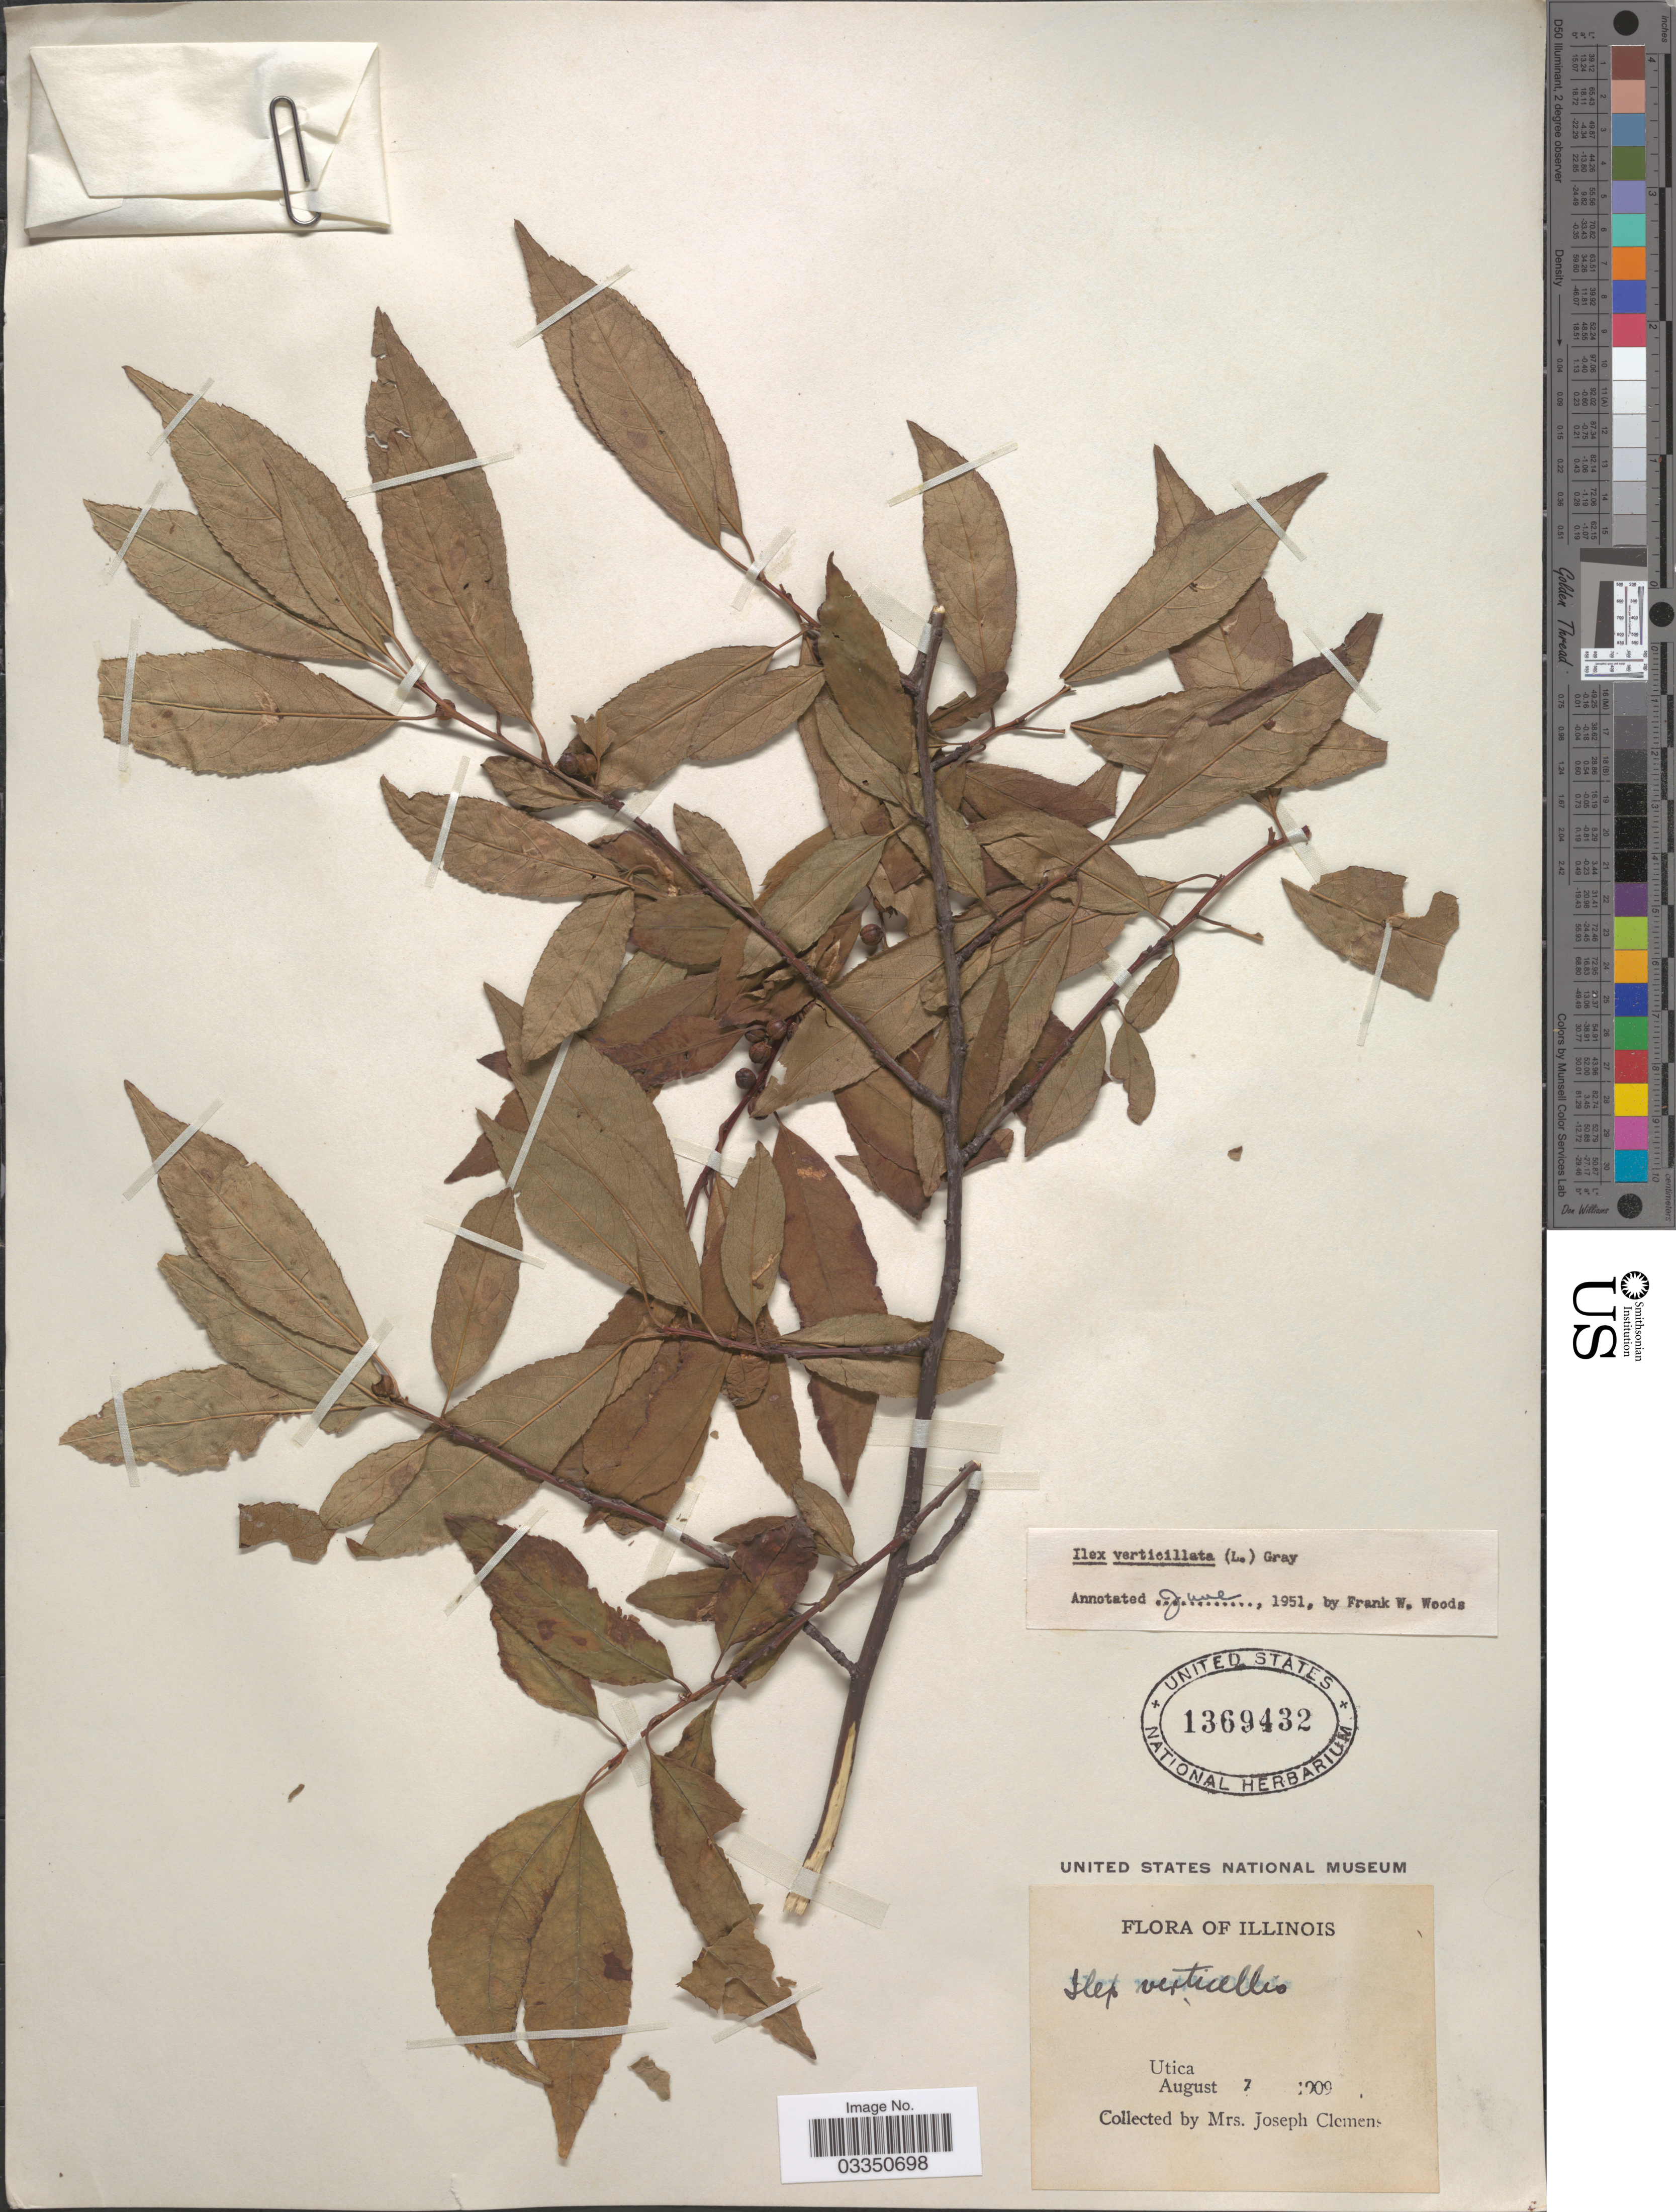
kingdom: Plantae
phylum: Tracheophyta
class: Magnoliopsida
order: Aquifoliales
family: Aquifoliaceae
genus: Ilex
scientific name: Ilex verticillata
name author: (L.) A. Gray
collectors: J. Clemens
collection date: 1909-08-07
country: United States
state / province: Illinois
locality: Utica.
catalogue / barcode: US 1369432